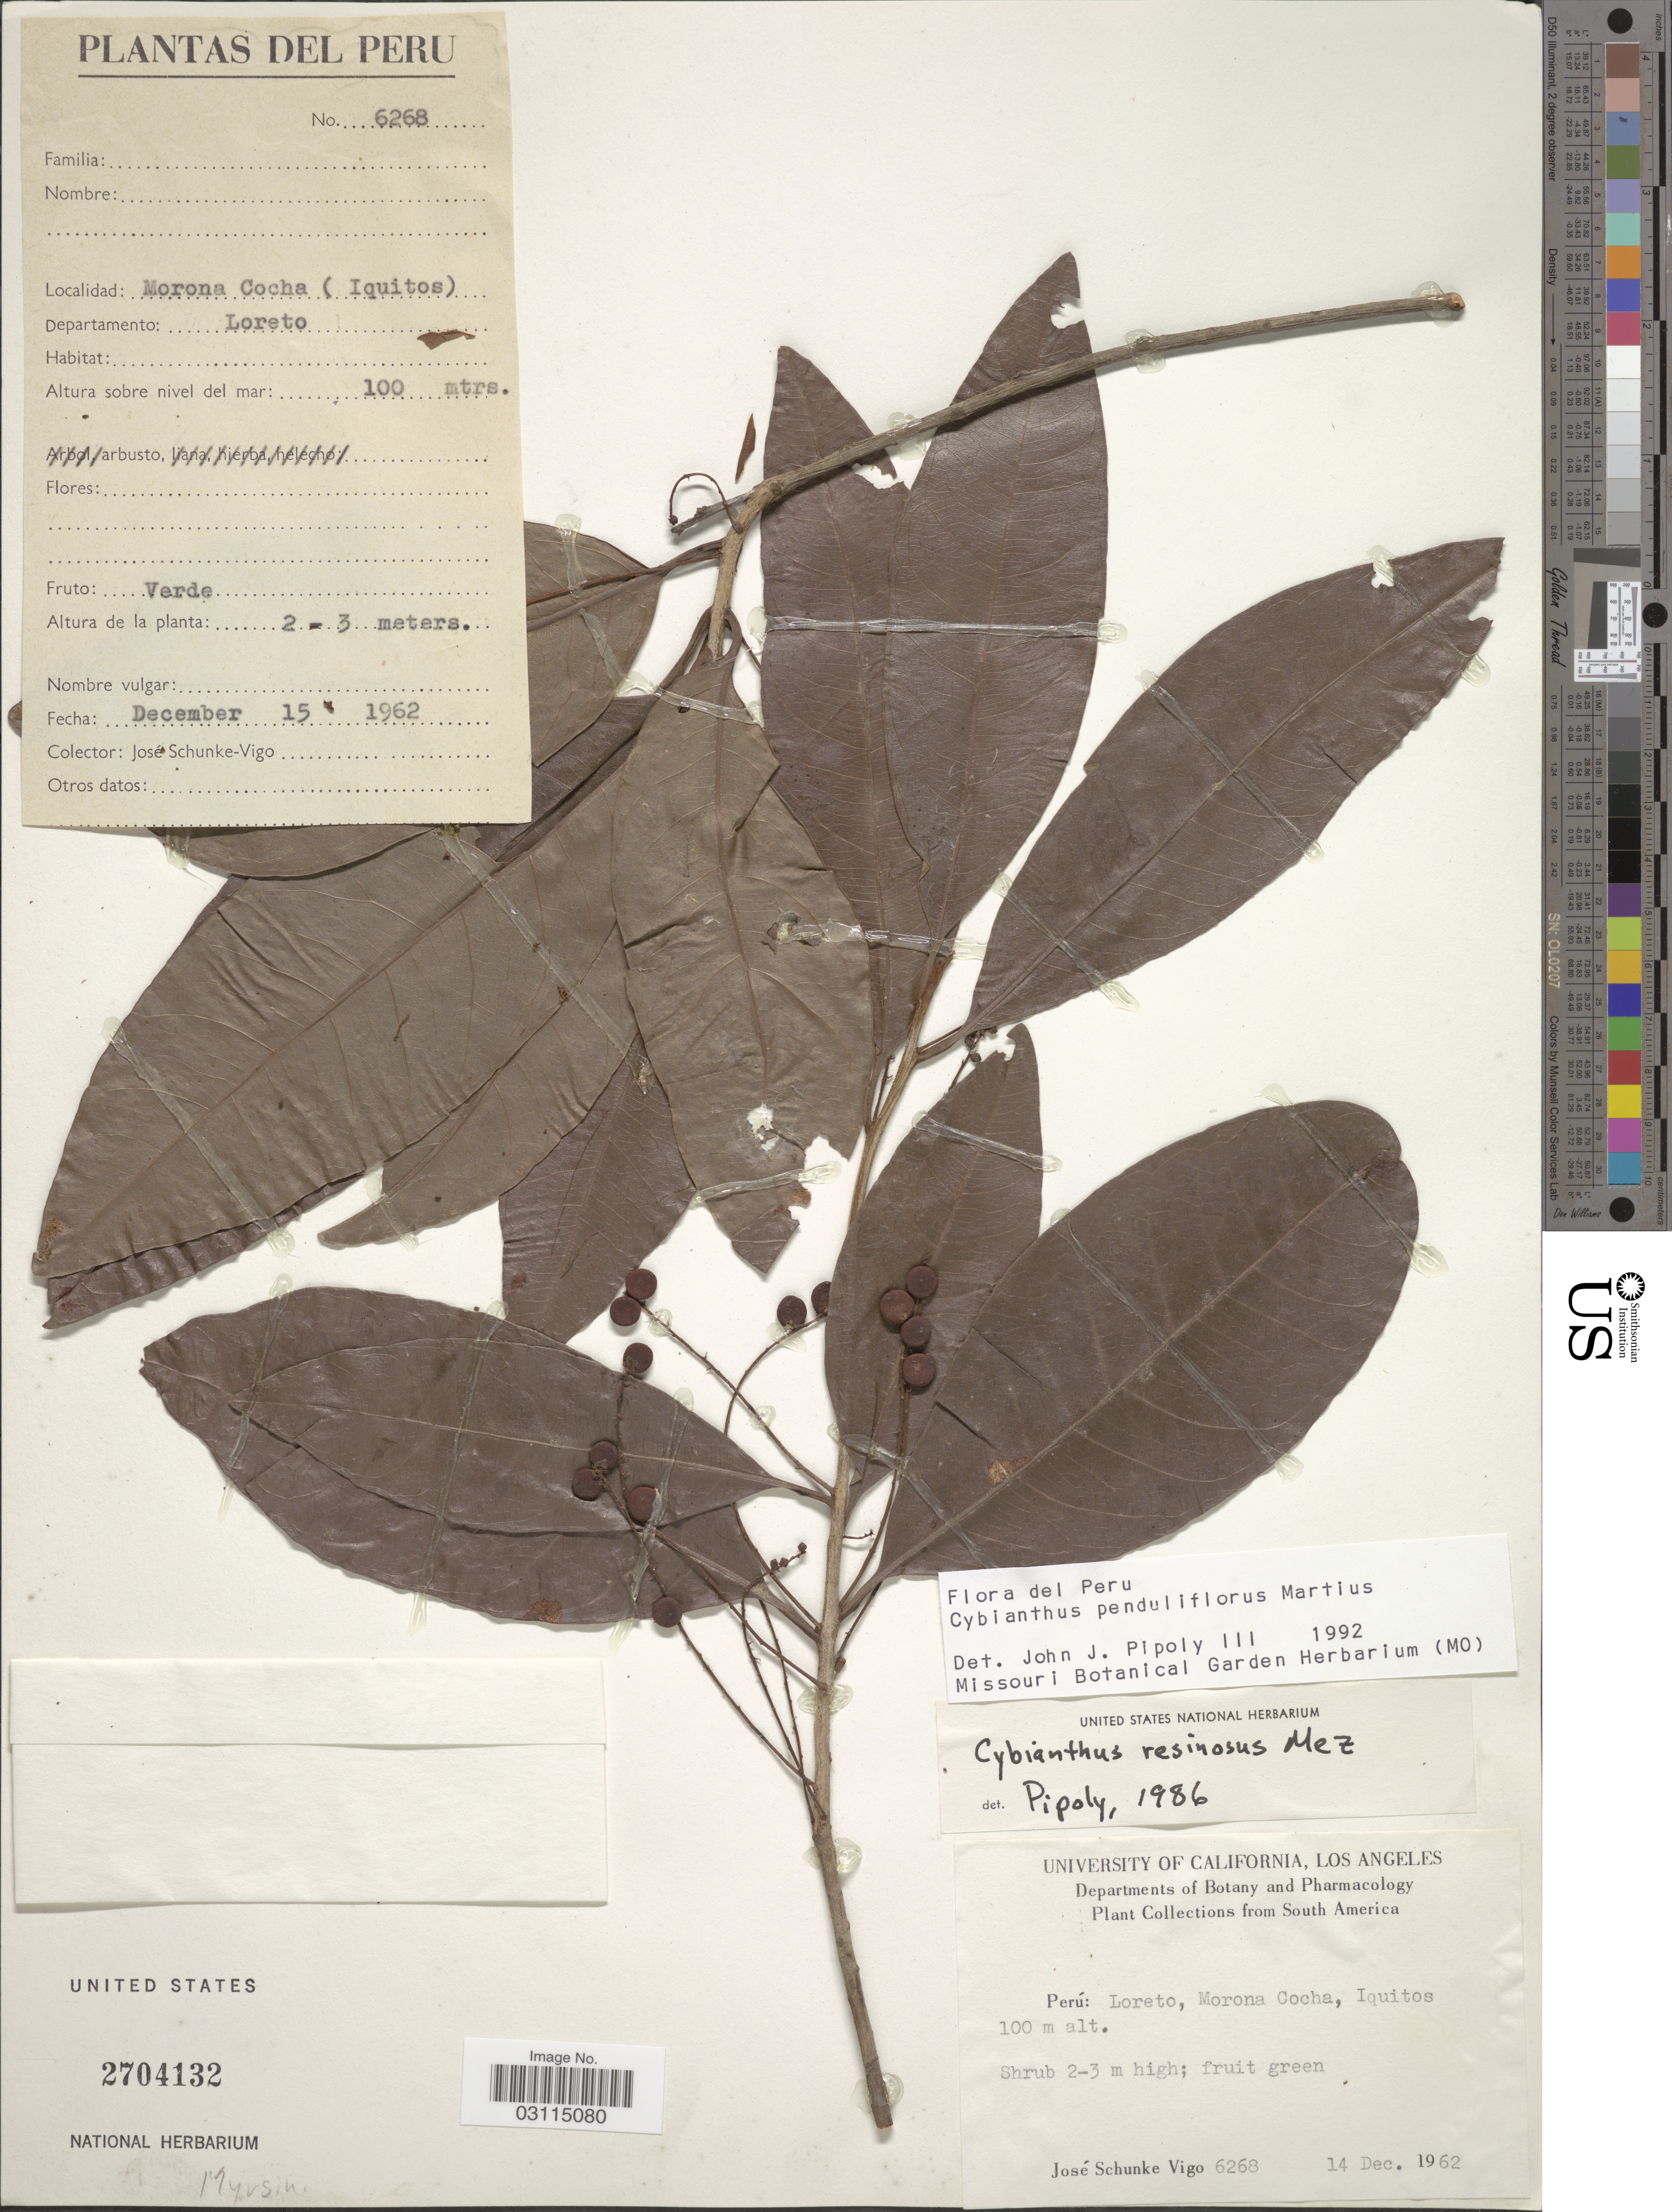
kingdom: Plantae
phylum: Tracheophyta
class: Magnoliopsida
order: Ericales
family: Primulaceae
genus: Cybianthus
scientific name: Cybianthus penduliflorus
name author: Mart.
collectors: J. Schunke Vigo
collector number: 6268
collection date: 1962-12-14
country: Peru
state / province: Loreto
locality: Morona Cocha, Iquitos.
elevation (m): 100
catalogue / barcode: US 2704132